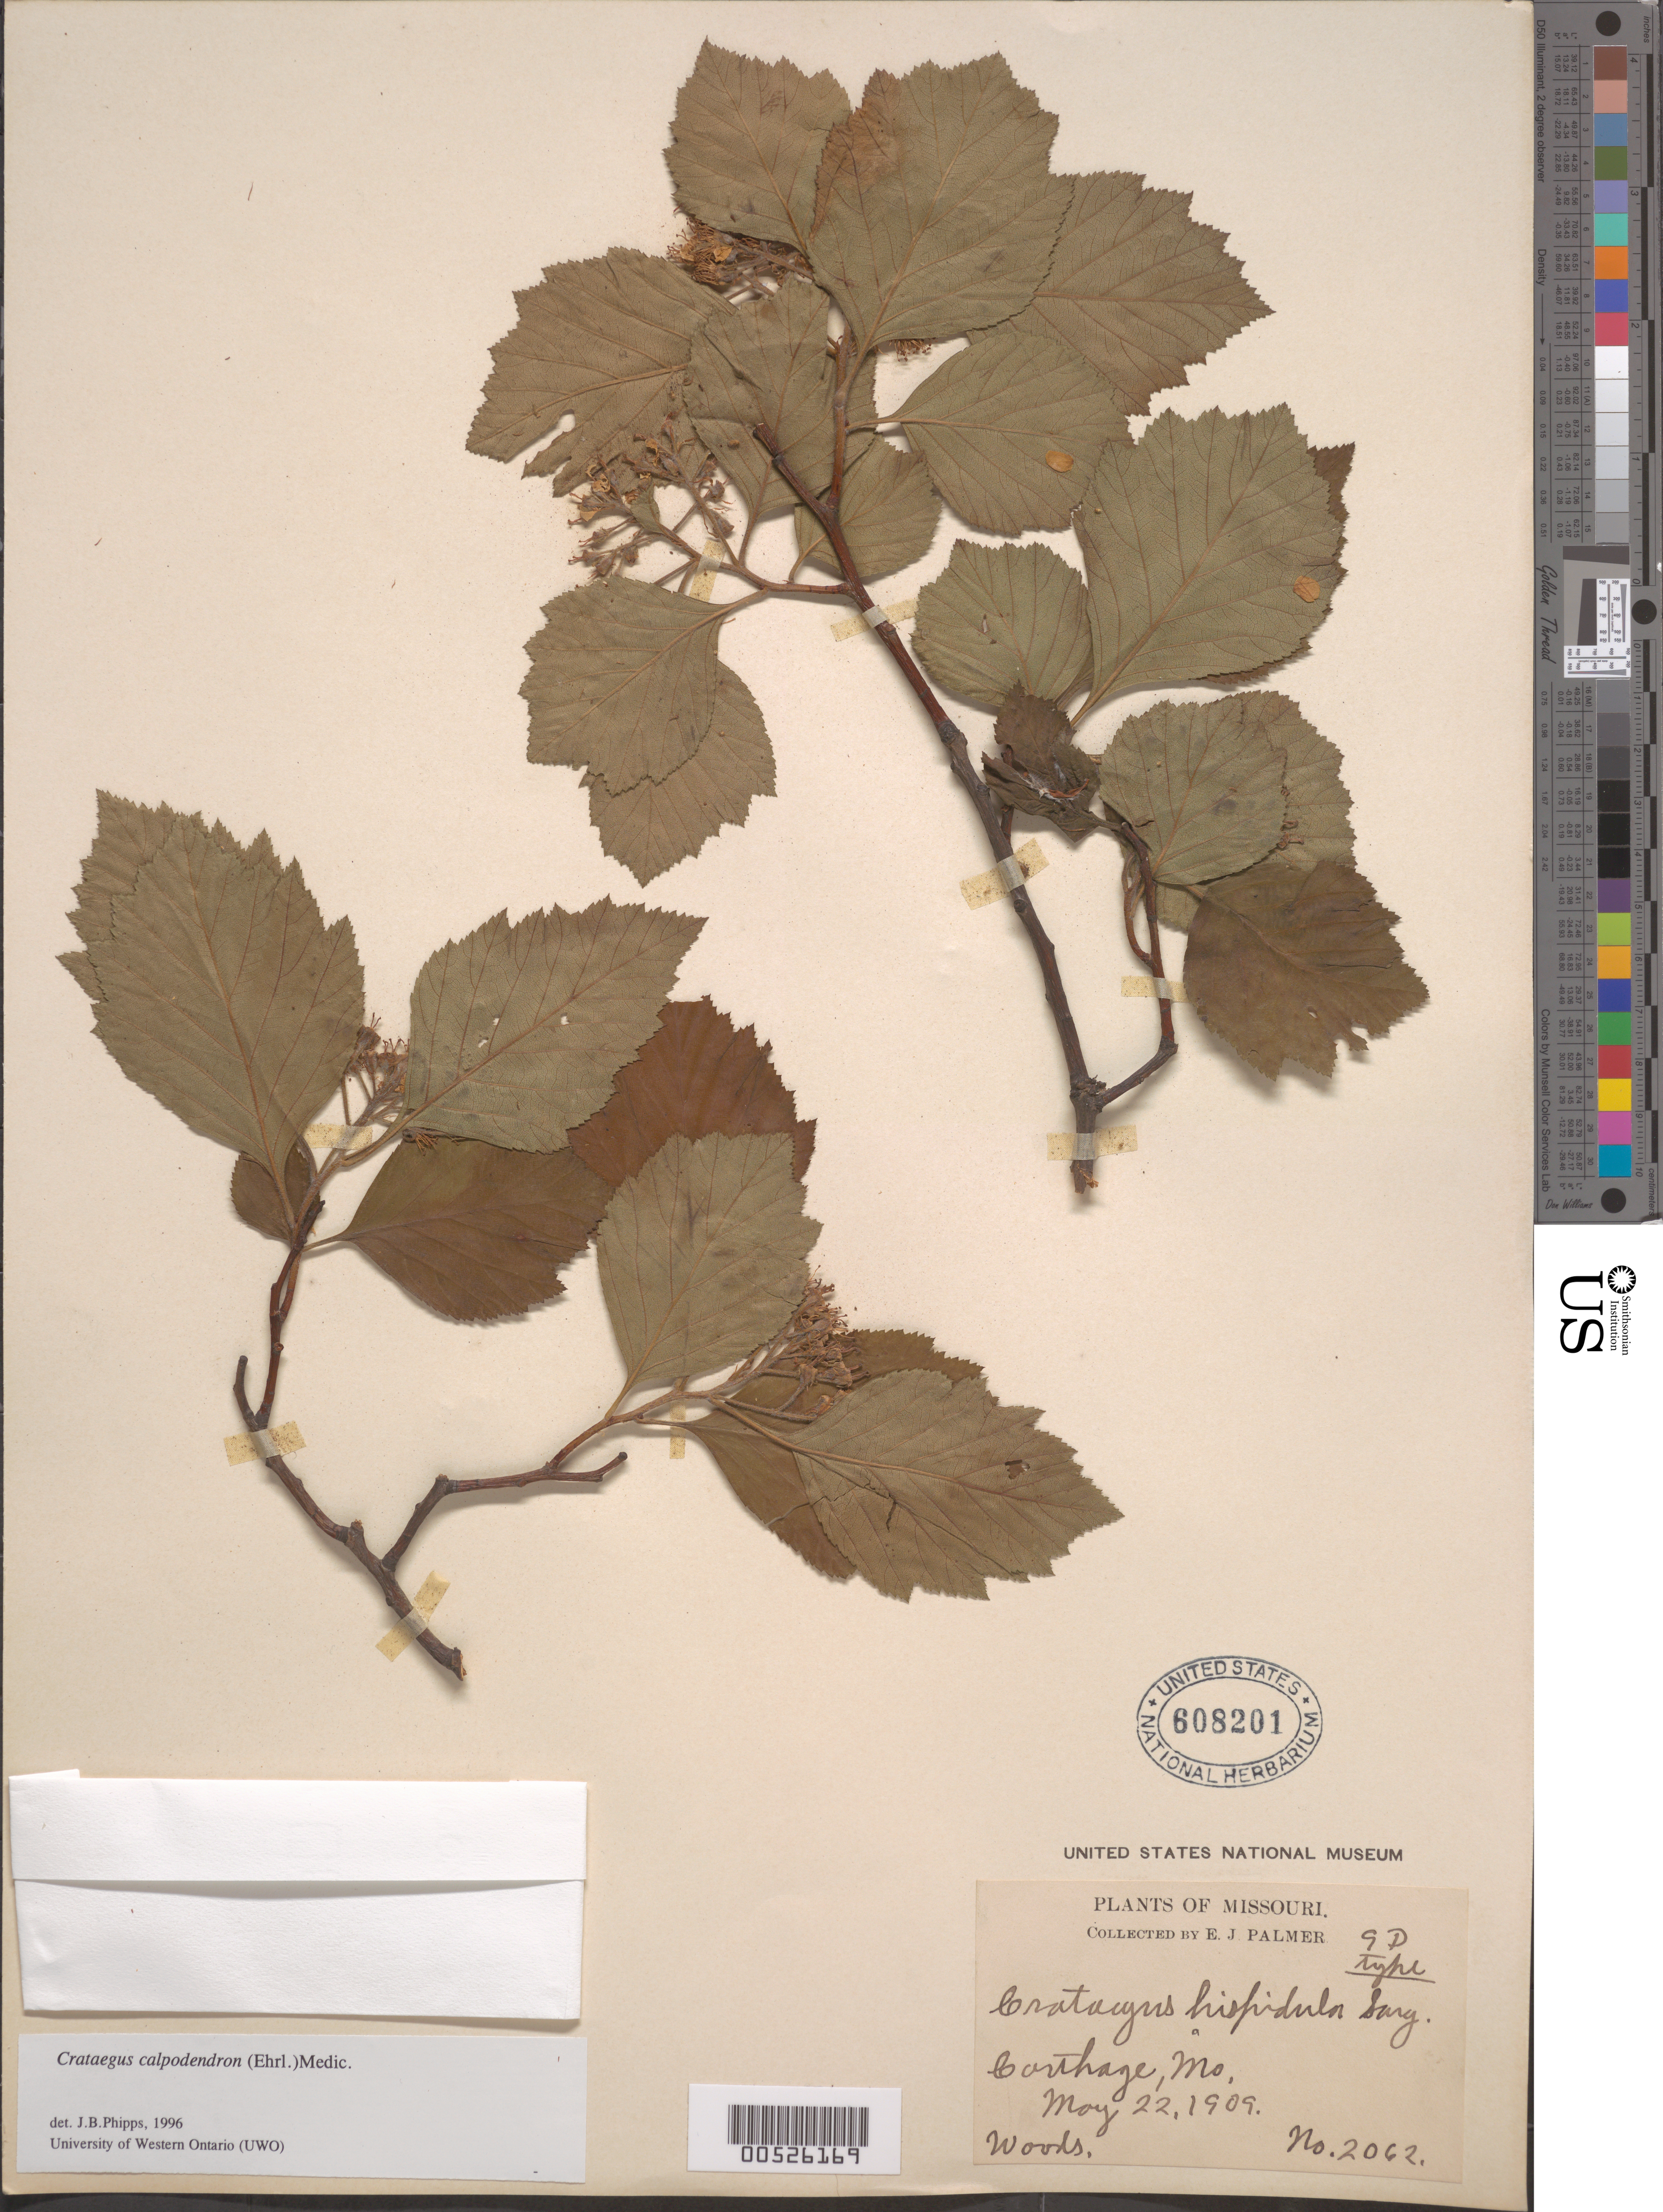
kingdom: Plantae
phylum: Tracheophyta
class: Magnoliopsida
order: Rosales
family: Rosaceae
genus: Crataegus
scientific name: Crataegus calpodendron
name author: (Ehrh.) Medik.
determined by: Phipps, James B., (UWO), University of Western Ontario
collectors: E. J. Palmer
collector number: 2062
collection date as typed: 22 May 1909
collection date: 1909-05-22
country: United States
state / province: Missouri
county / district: Jasper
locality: Carthage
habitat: Woods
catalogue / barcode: US 608201